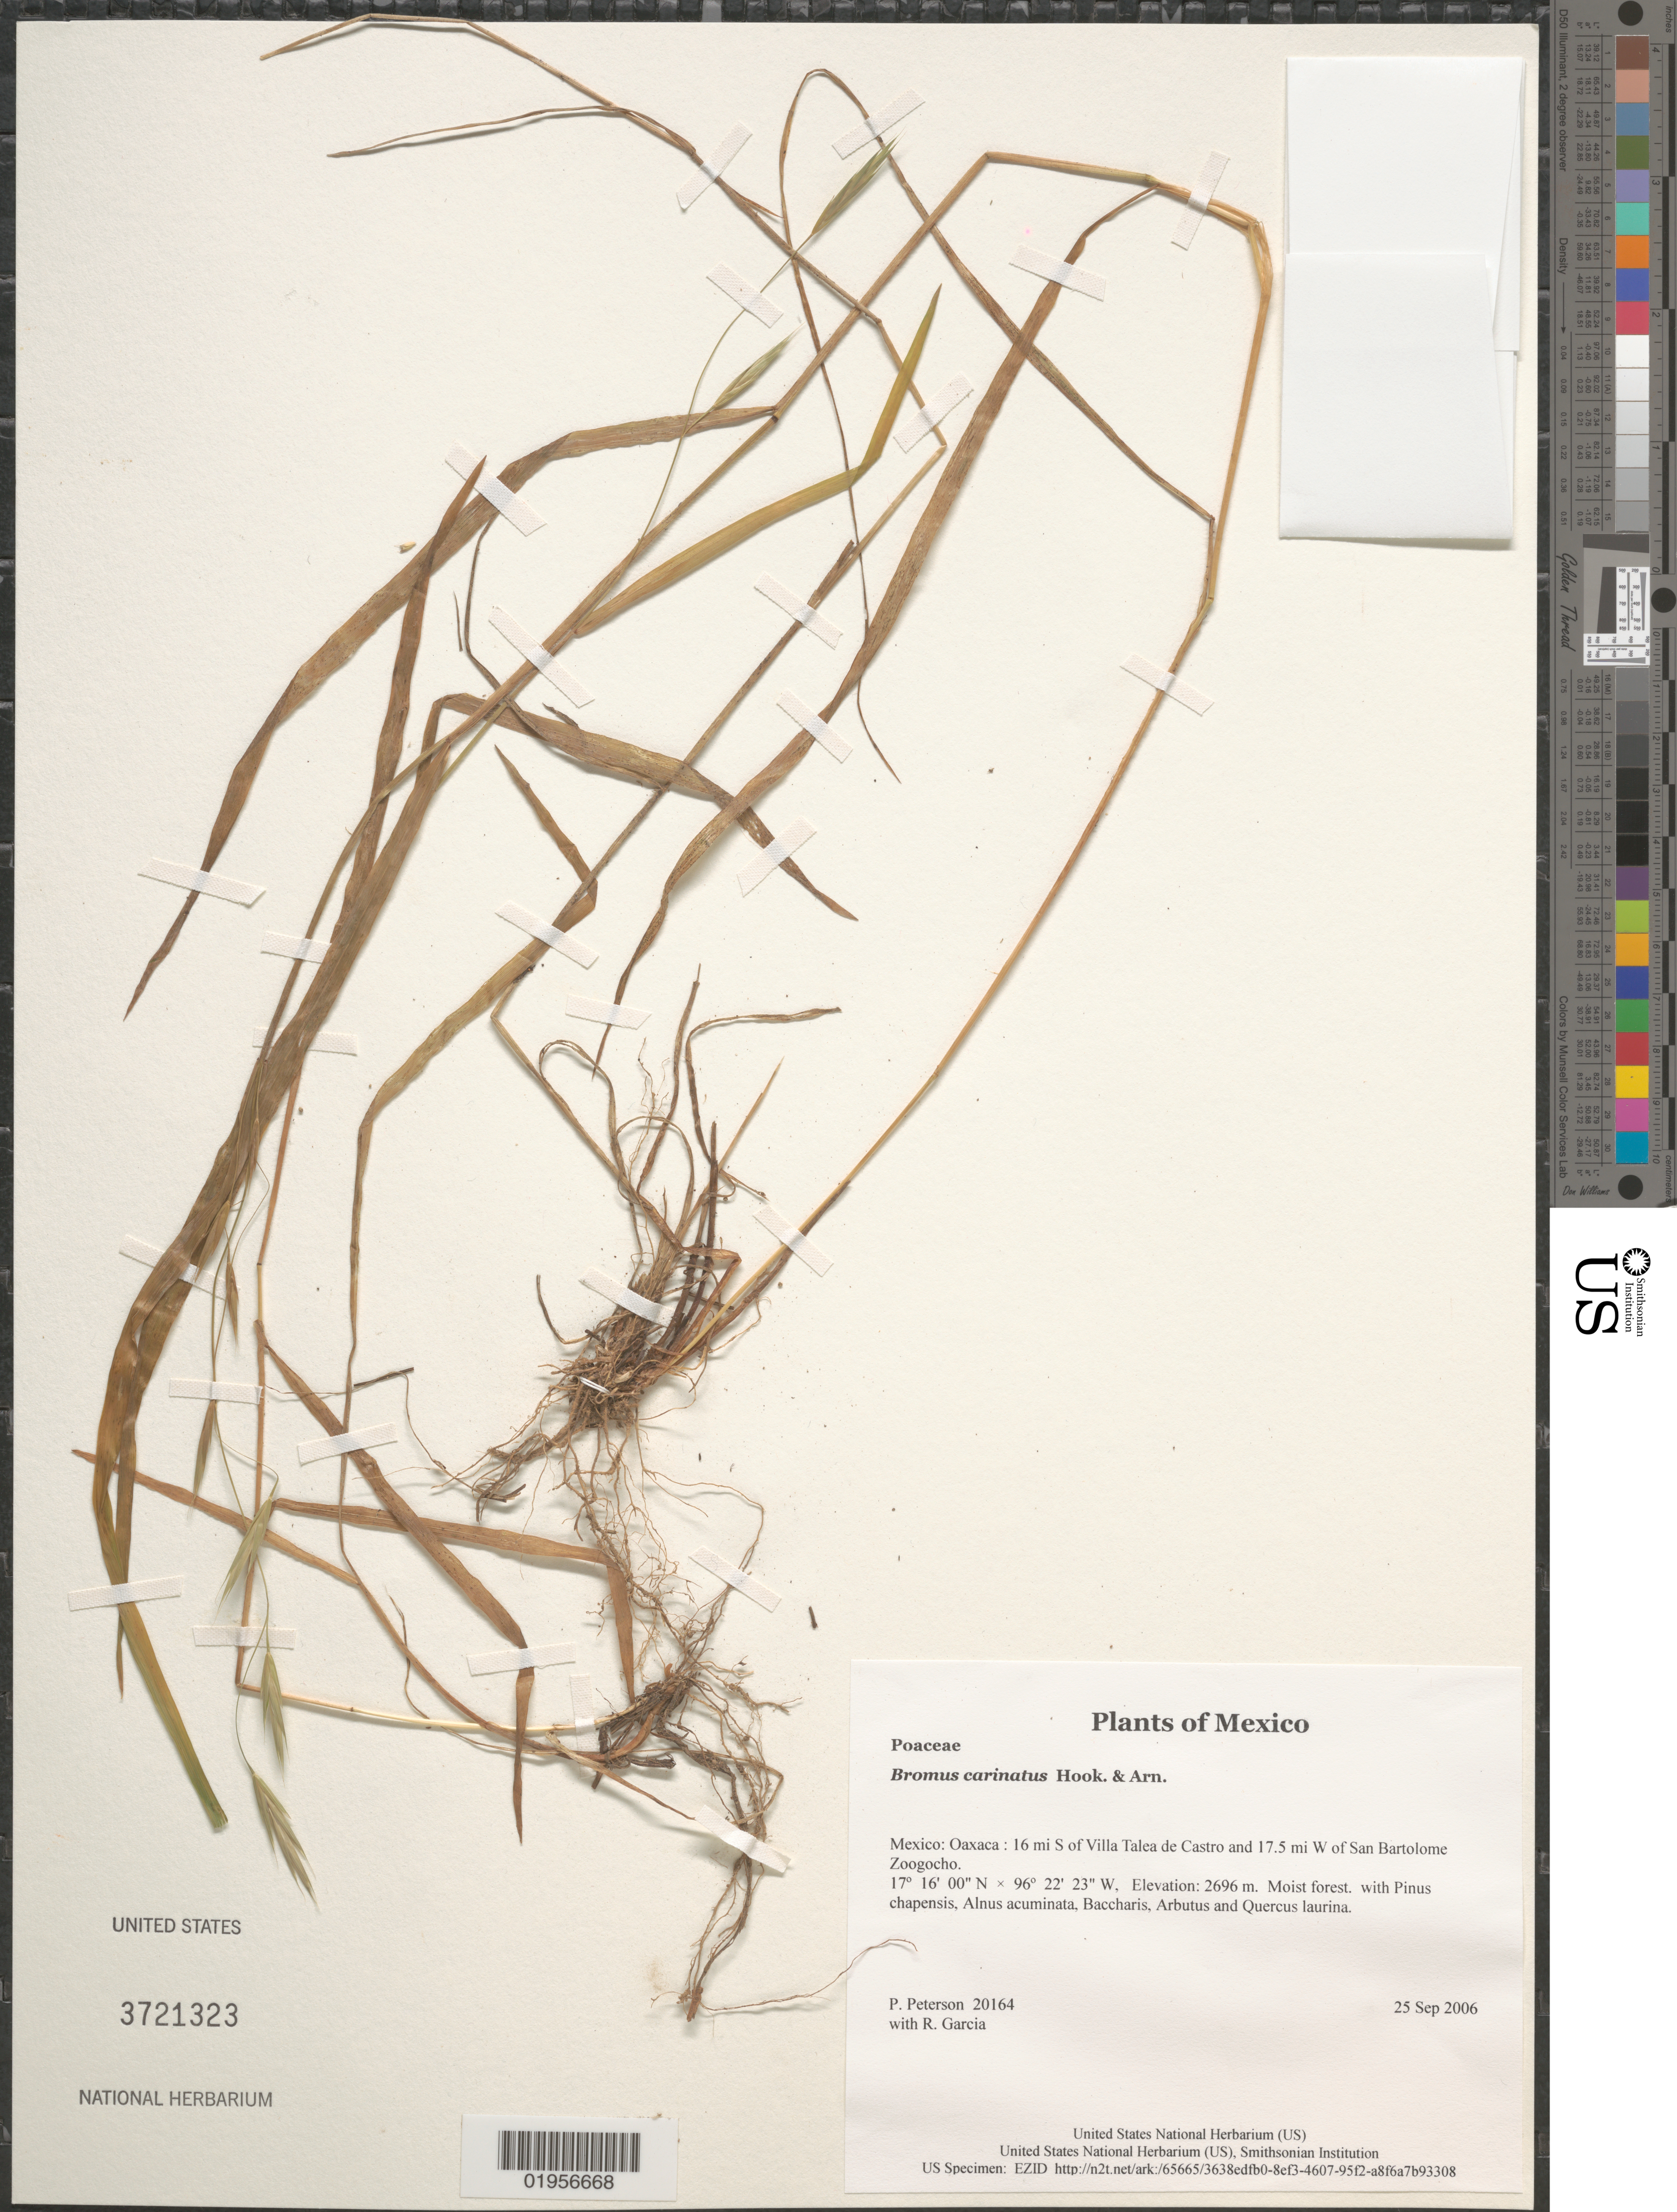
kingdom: Plantae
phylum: Tracheophyta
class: Liliopsida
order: Poales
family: Poaceae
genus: Bromus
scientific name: Bromus carinatus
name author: Hook. & Arn.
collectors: P. M. Peterson & R. Garcia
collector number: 20164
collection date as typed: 25 Sep 2006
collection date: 2006-09-25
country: Mexico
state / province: Oaxaca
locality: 16 mi S of Villa Talea de Castro and 17.5 mi W of San Bartolome Zoogocho.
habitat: Moist forest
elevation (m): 2696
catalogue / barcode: US 3721323